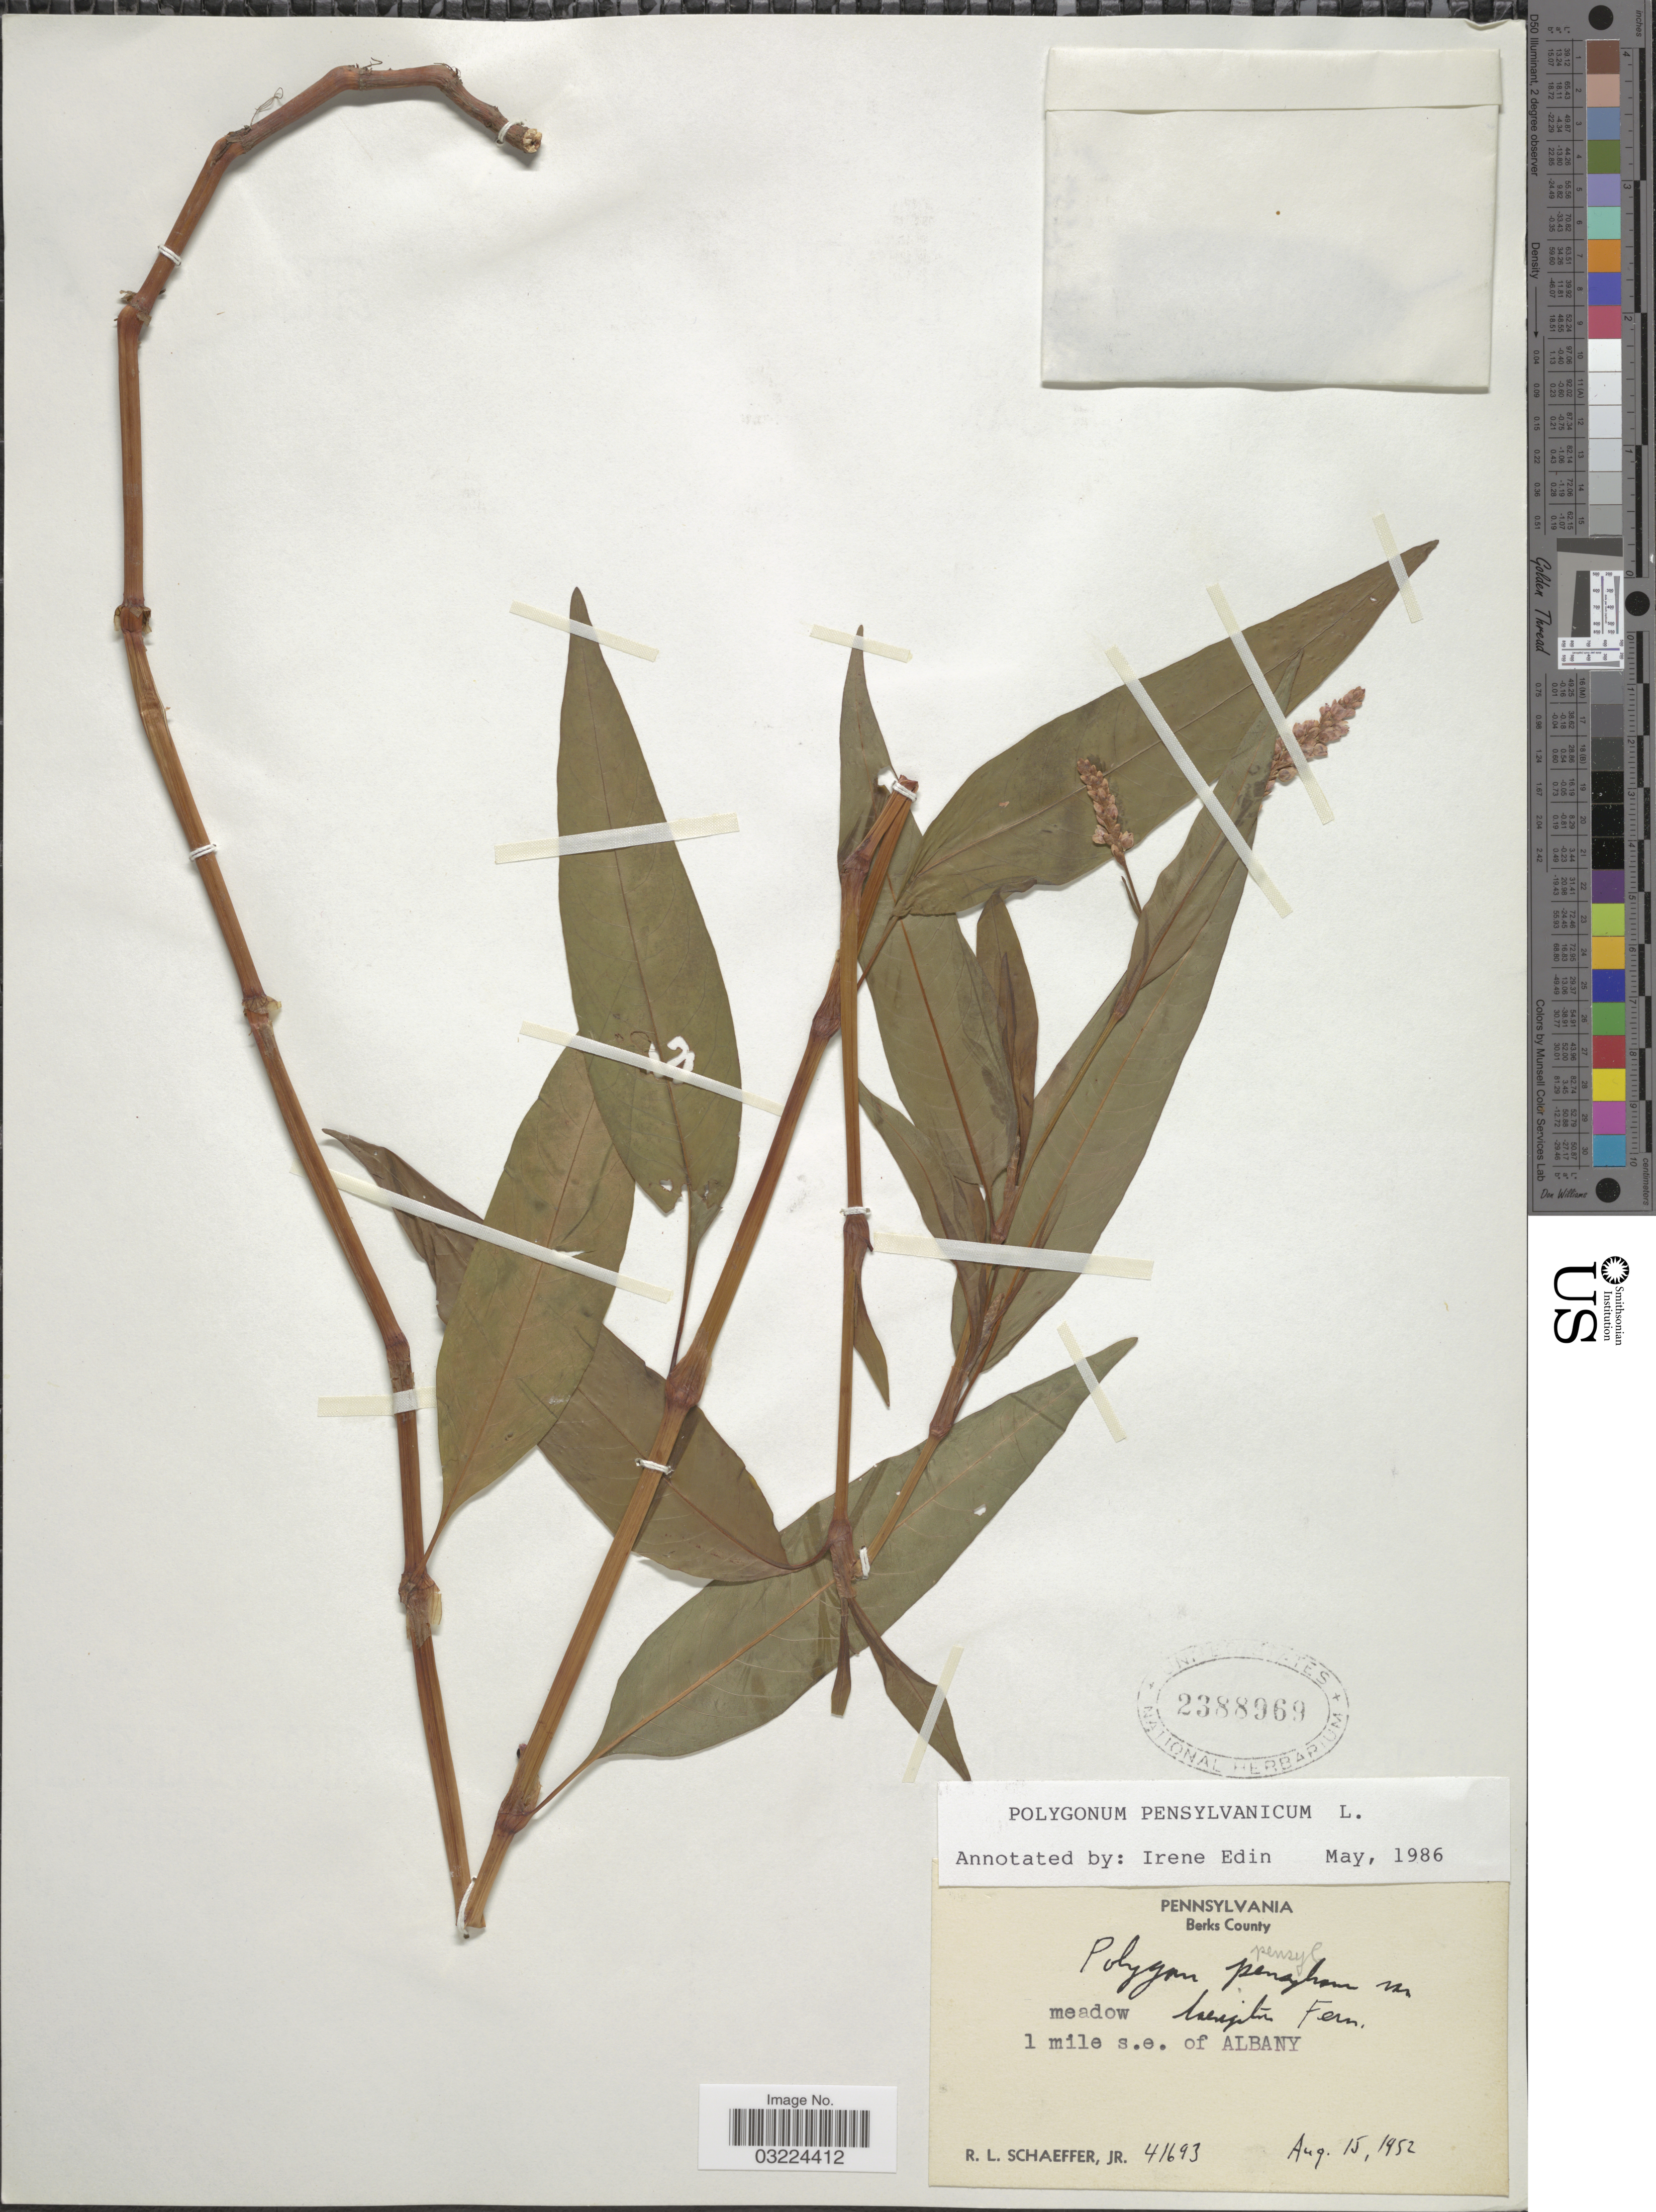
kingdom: Plantae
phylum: Tracheophyta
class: Magnoliopsida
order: Caryophyllales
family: Polygonaceae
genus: Persicaria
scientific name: Persicaria pensylvanica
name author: (L.) M. Gómez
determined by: Atha, D. E.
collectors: R. L. Schaeffer Jr.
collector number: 41693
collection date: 1952-08-15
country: United States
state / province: Pennsylvania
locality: Berks County. 1 mile s.e. of Albany.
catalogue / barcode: US 2388969